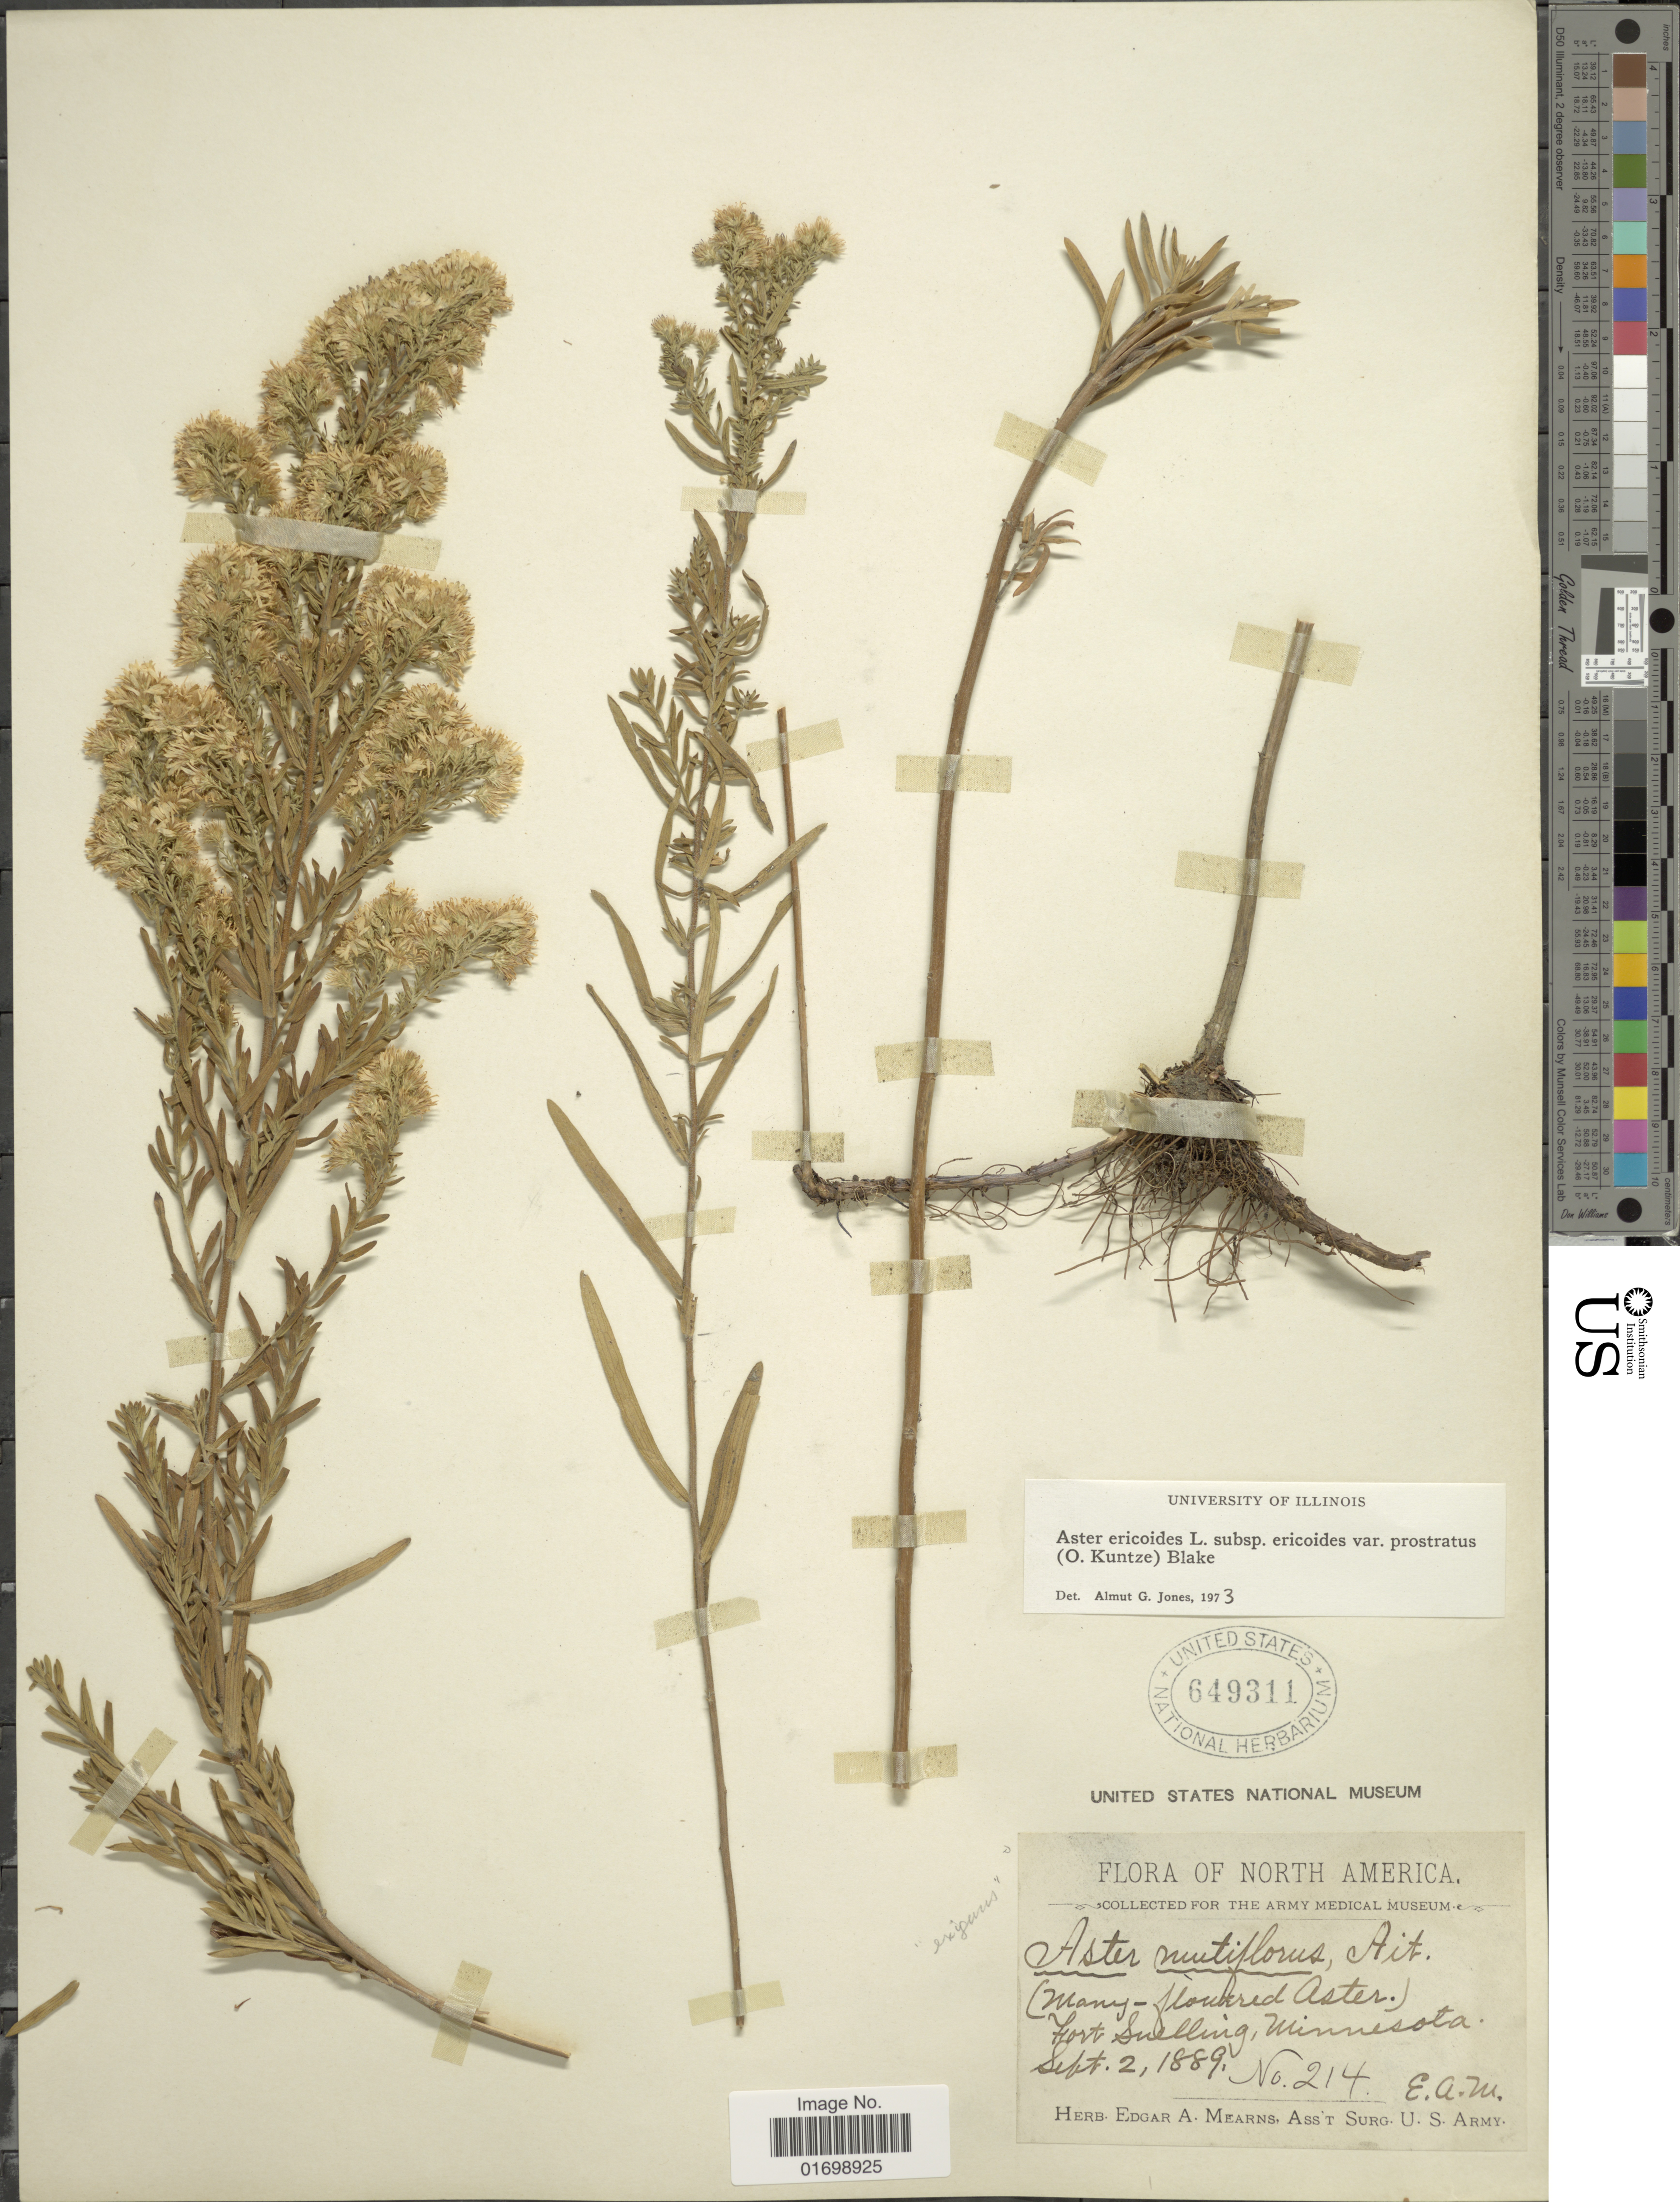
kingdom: Plantae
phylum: Tracheophyta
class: Magnoliopsida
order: Asterales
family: Asteraceae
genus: Symphyotrichum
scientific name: Symphyotrichum ericoides var. prostratum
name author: (Kuntze) G.L. Nesom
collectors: E. A. Mearns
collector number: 214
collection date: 1889-09-02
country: United States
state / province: Minnesota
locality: Fort Snelling.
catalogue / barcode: US 649311